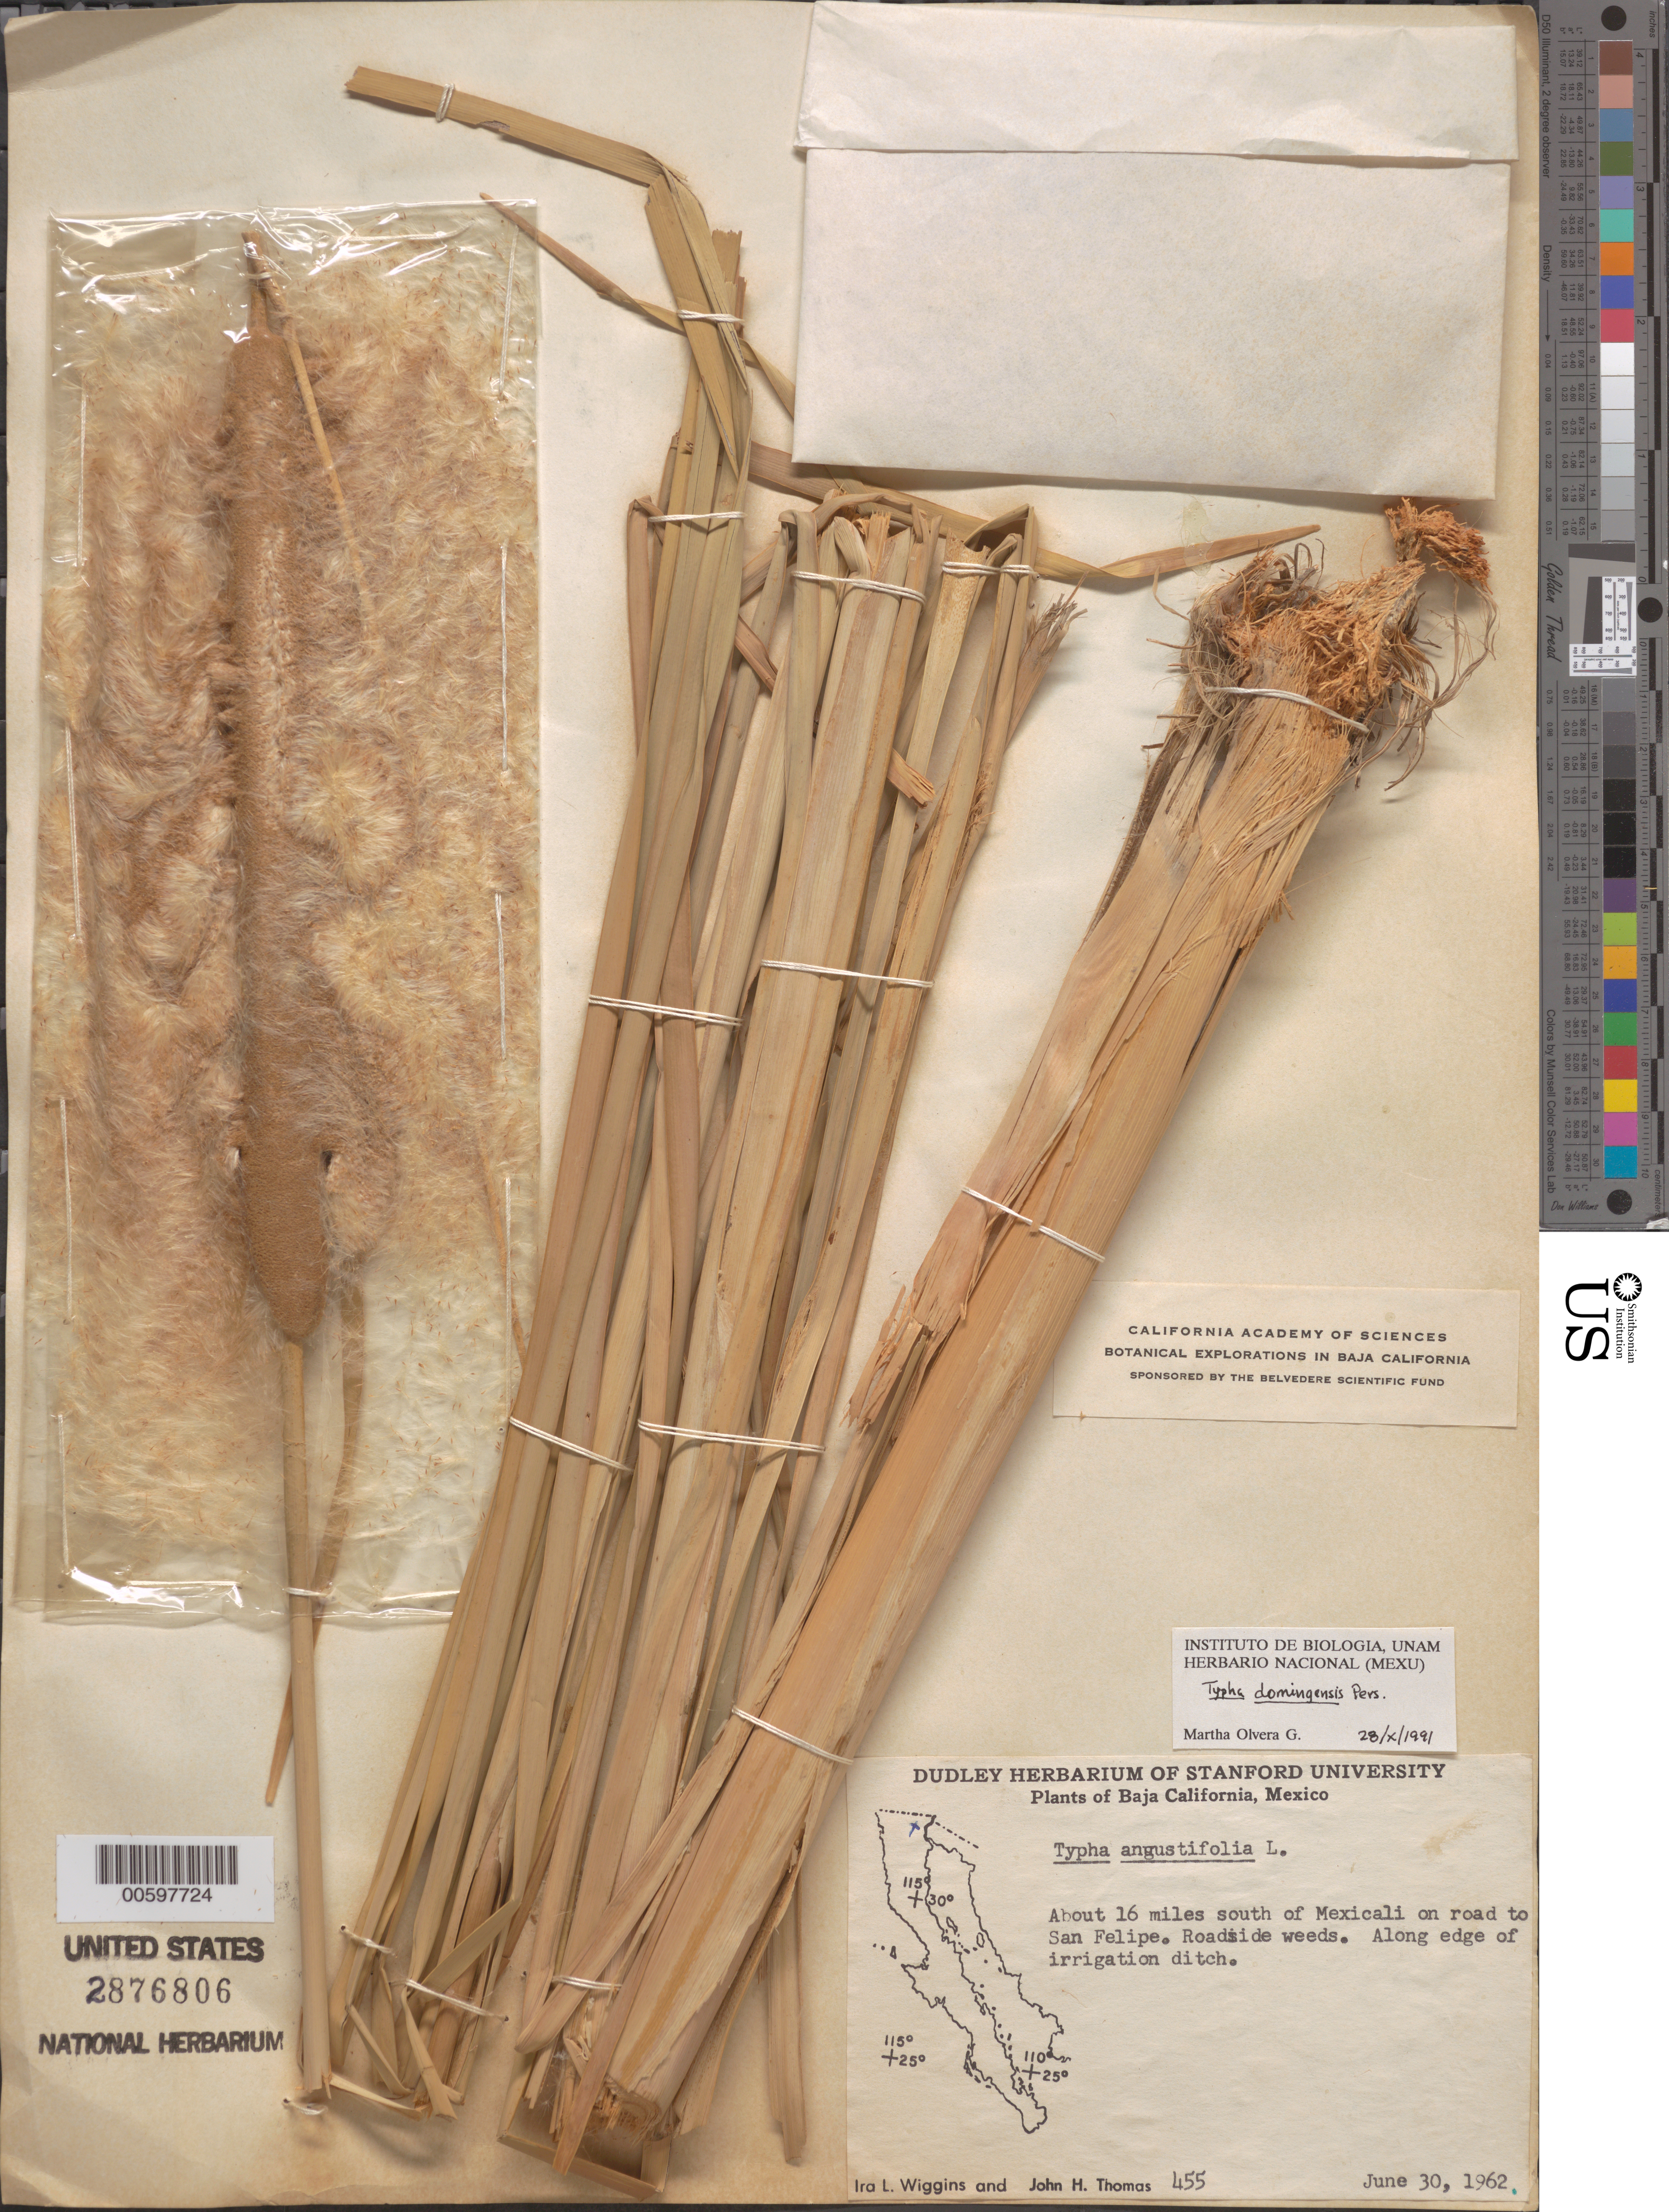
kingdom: Plantae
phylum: Tracheophyta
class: Liliopsida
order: Poales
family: Typhaceae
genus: Typha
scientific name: Typha domingensis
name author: Pers.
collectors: I. L. Wiggins & J. H. Thomas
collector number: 455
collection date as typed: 30 Jun 1962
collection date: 1962-06-30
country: Mexico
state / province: Baja California Norte (?)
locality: South of Mexicali on road to San Felipe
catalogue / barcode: US 2876806